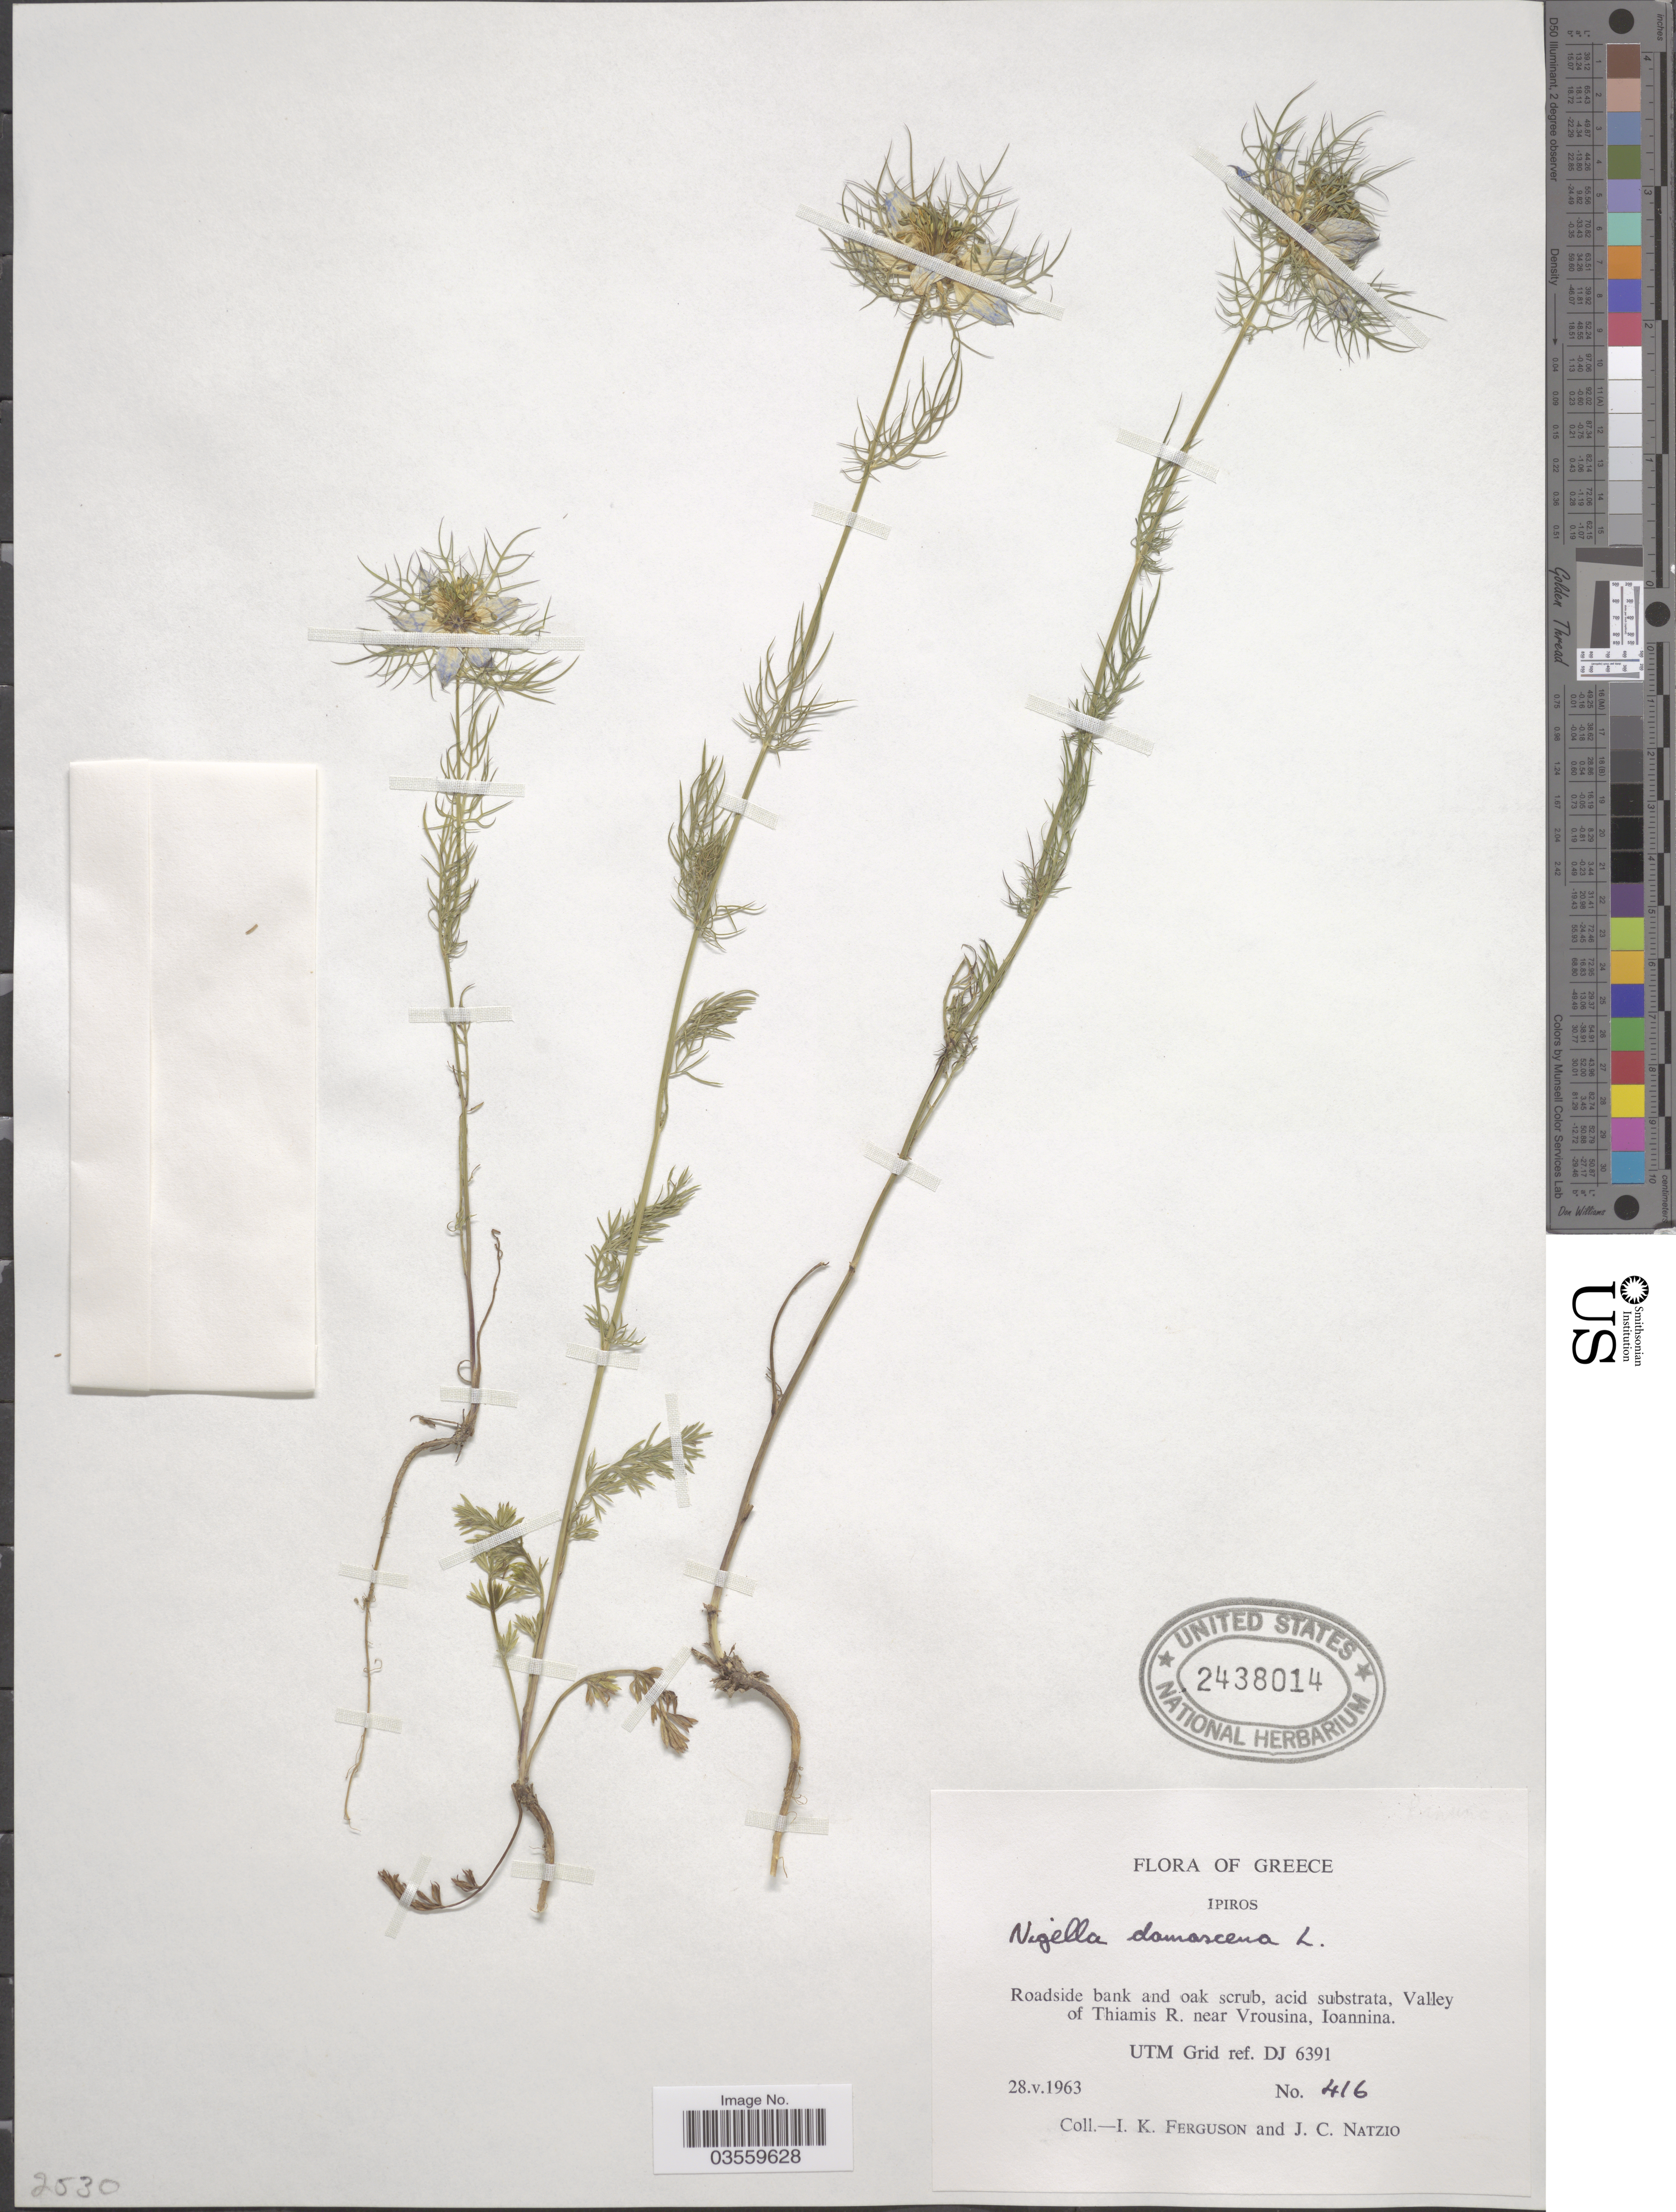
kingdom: Plantae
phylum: Tracheophyta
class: Magnoliopsida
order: Ranunculales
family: Ranunculaceae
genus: Nigella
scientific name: Nigella damascena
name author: L.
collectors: I. K. Ferguson & J. Natzio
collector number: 416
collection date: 1963-05-28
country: Greece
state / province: Epirua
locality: Ipiros. Valley of Thiamis R. near Vrousina, Ioannina.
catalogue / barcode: US 2438014